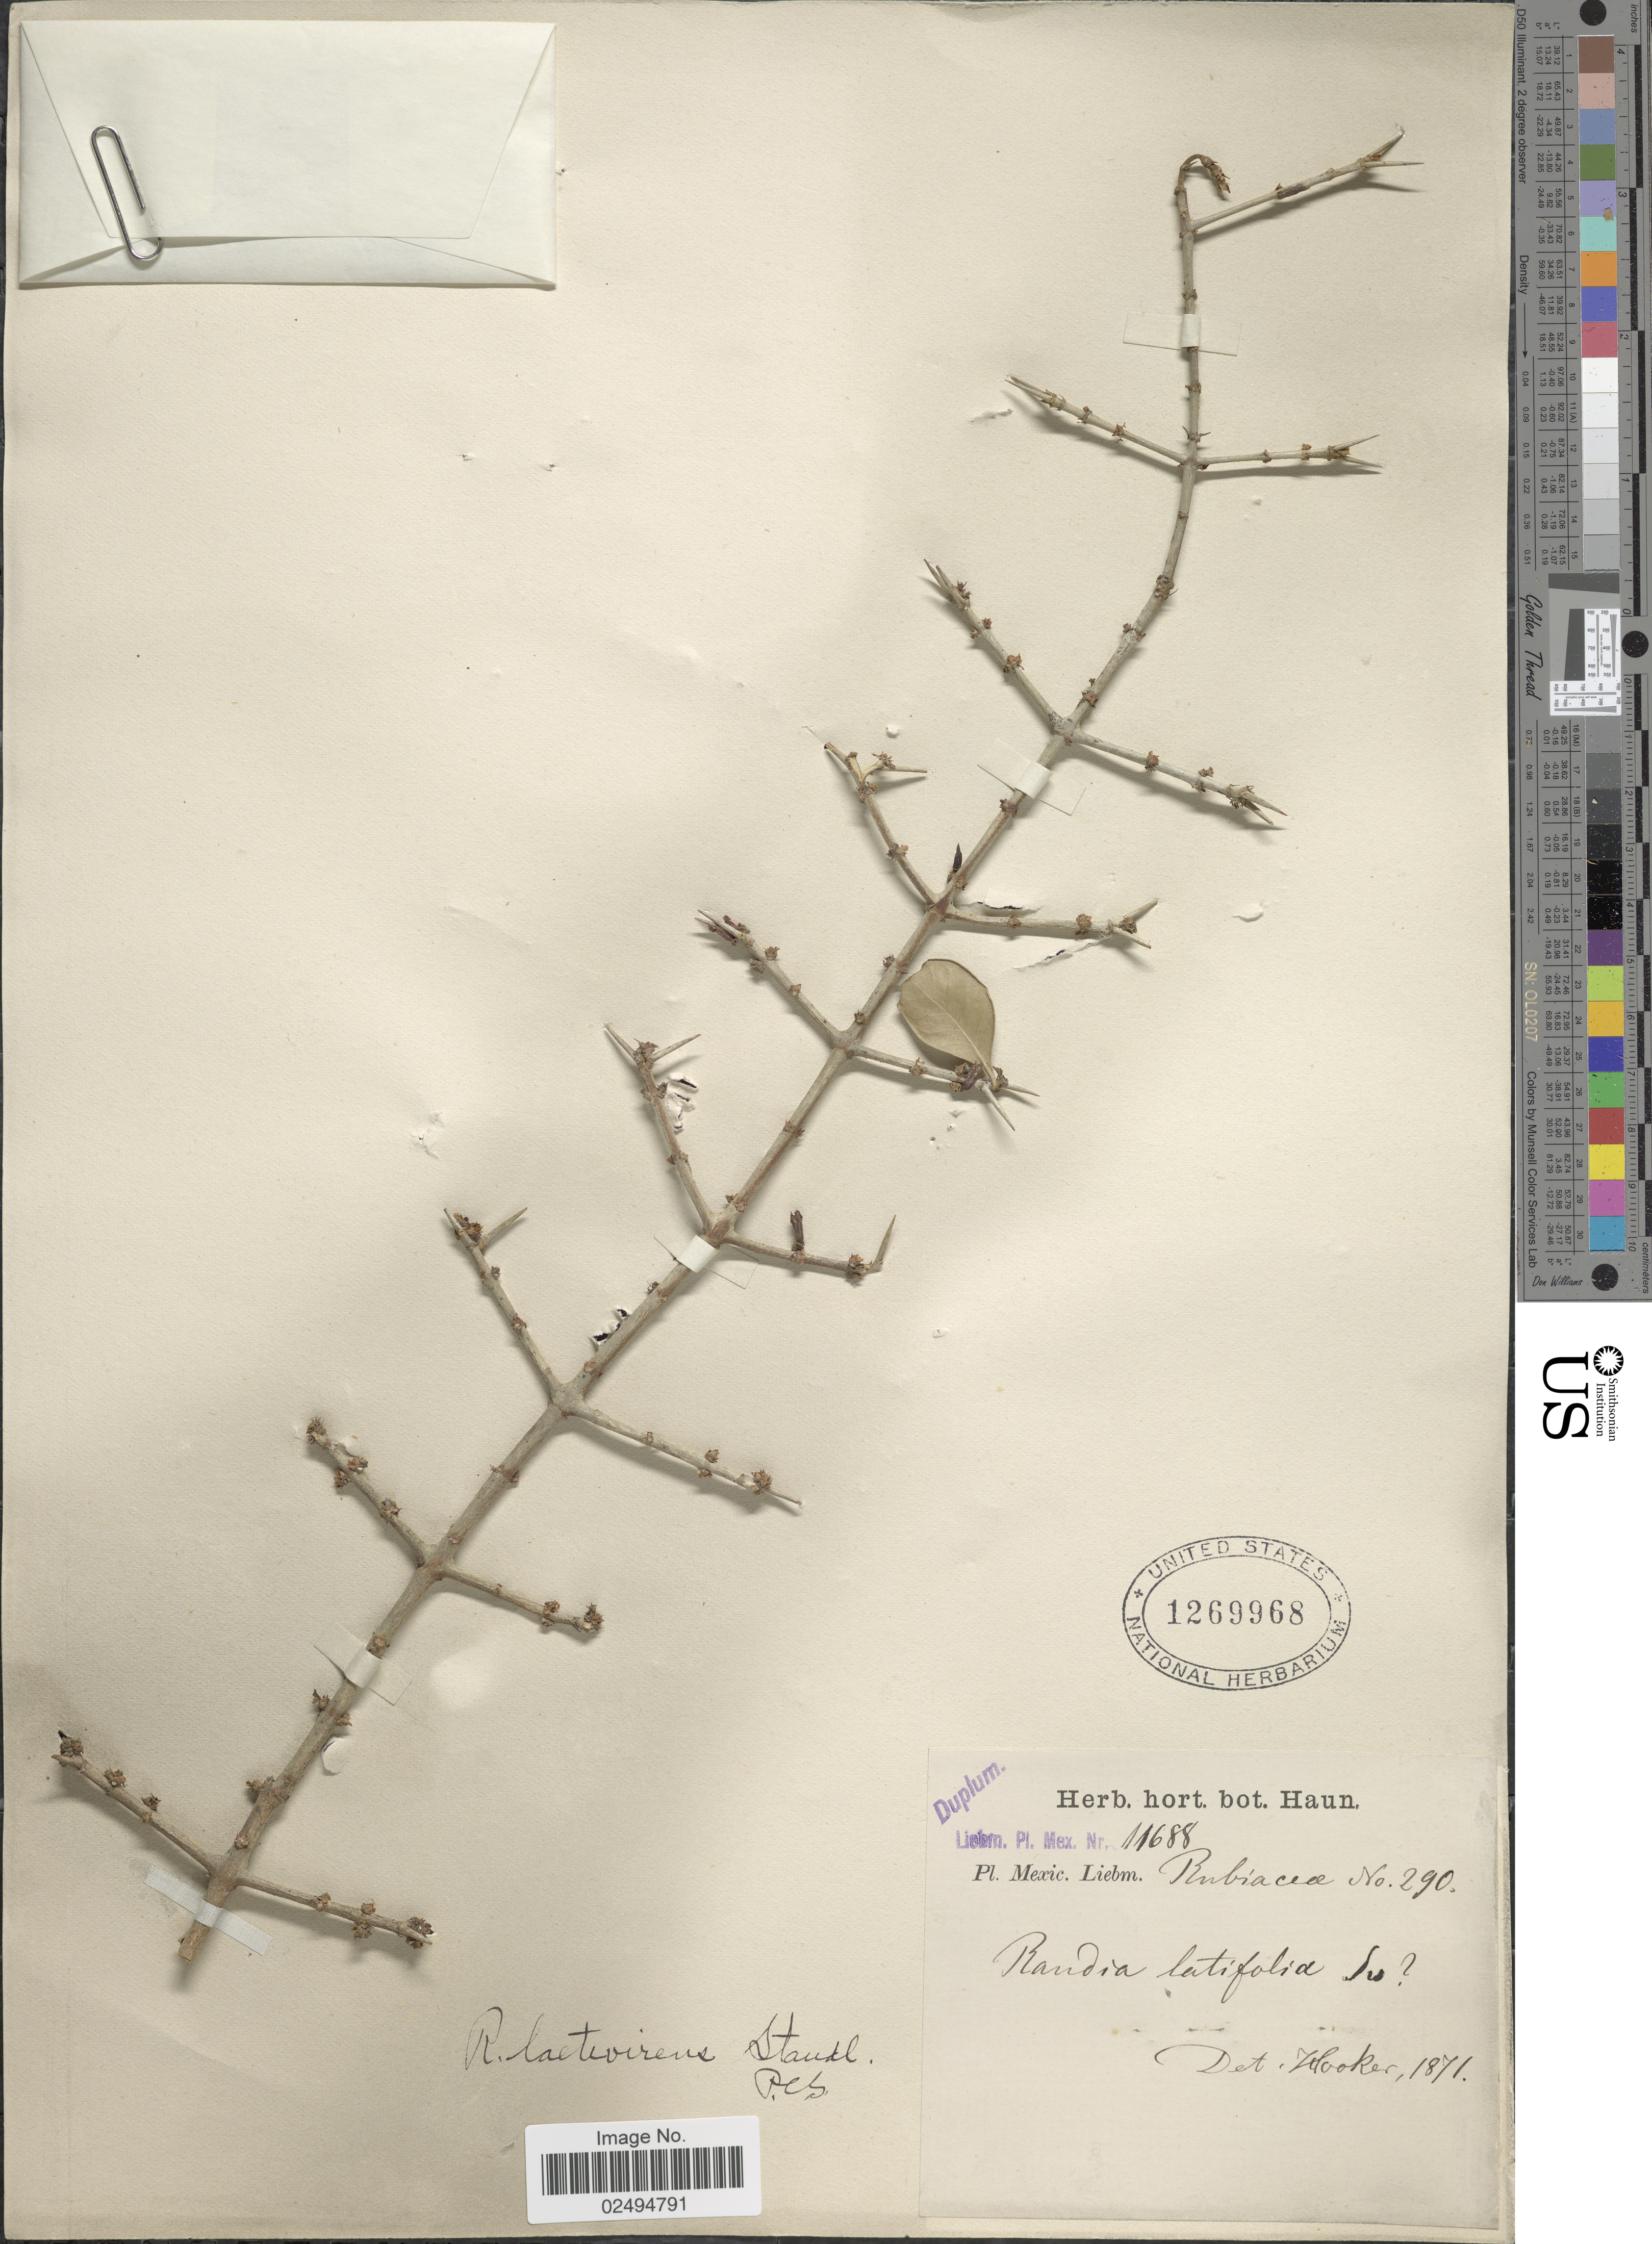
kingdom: Plantae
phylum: Tracheophyta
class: Magnoliopsida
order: Gentianales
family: Rubiaceae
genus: Randia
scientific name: Randia laetevirens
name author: Standl.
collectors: Liebmann, --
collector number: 11688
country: Mexico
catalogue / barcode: US 1269968